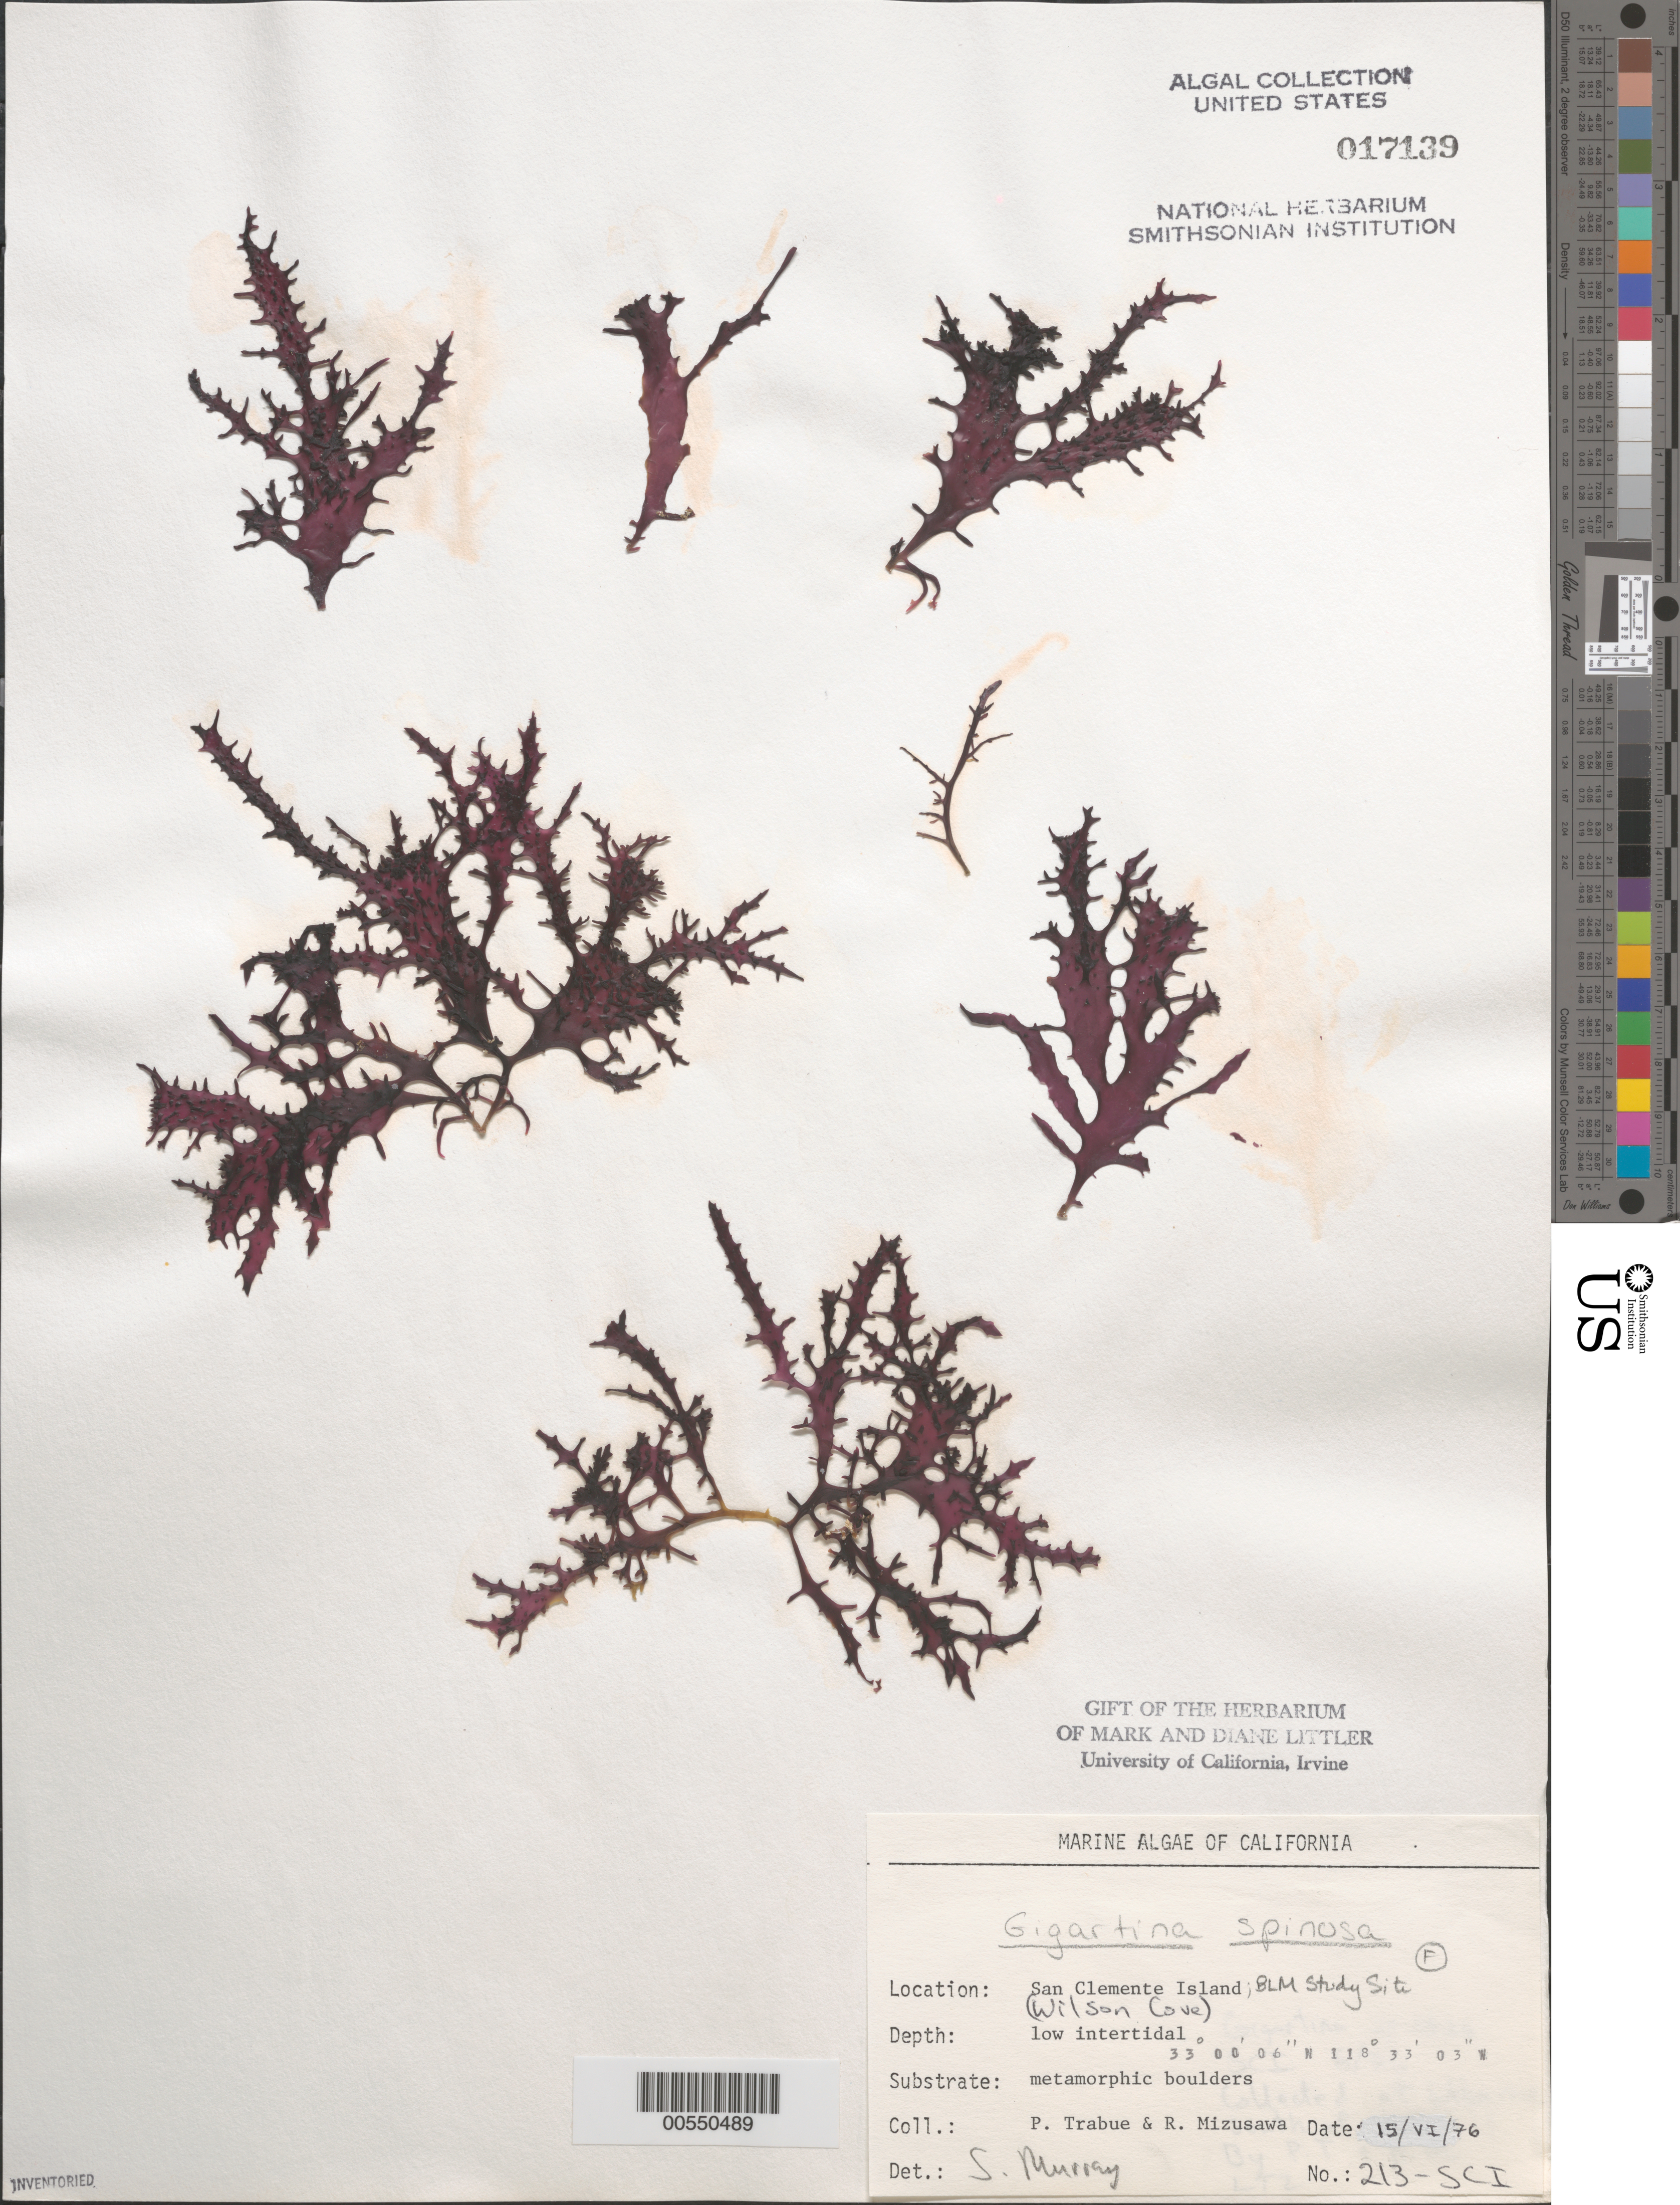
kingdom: Plantae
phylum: Rhodophyta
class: Florideophyceae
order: Gigartinales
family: Gigartinaceae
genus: Chondracanthus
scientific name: Chondracanthus spinosus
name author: (Kütz.) Guiry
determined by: Algae name updating Project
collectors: P. J. Trabue & R. Mizusawa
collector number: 213-sci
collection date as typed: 15 Jun 1976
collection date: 1976-06-15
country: United States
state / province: California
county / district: Los Angeles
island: San Clemente Island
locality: Wilson Cove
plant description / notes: BLM-SOCALBIGHT Rocky Intertidal Survey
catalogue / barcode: US 17139